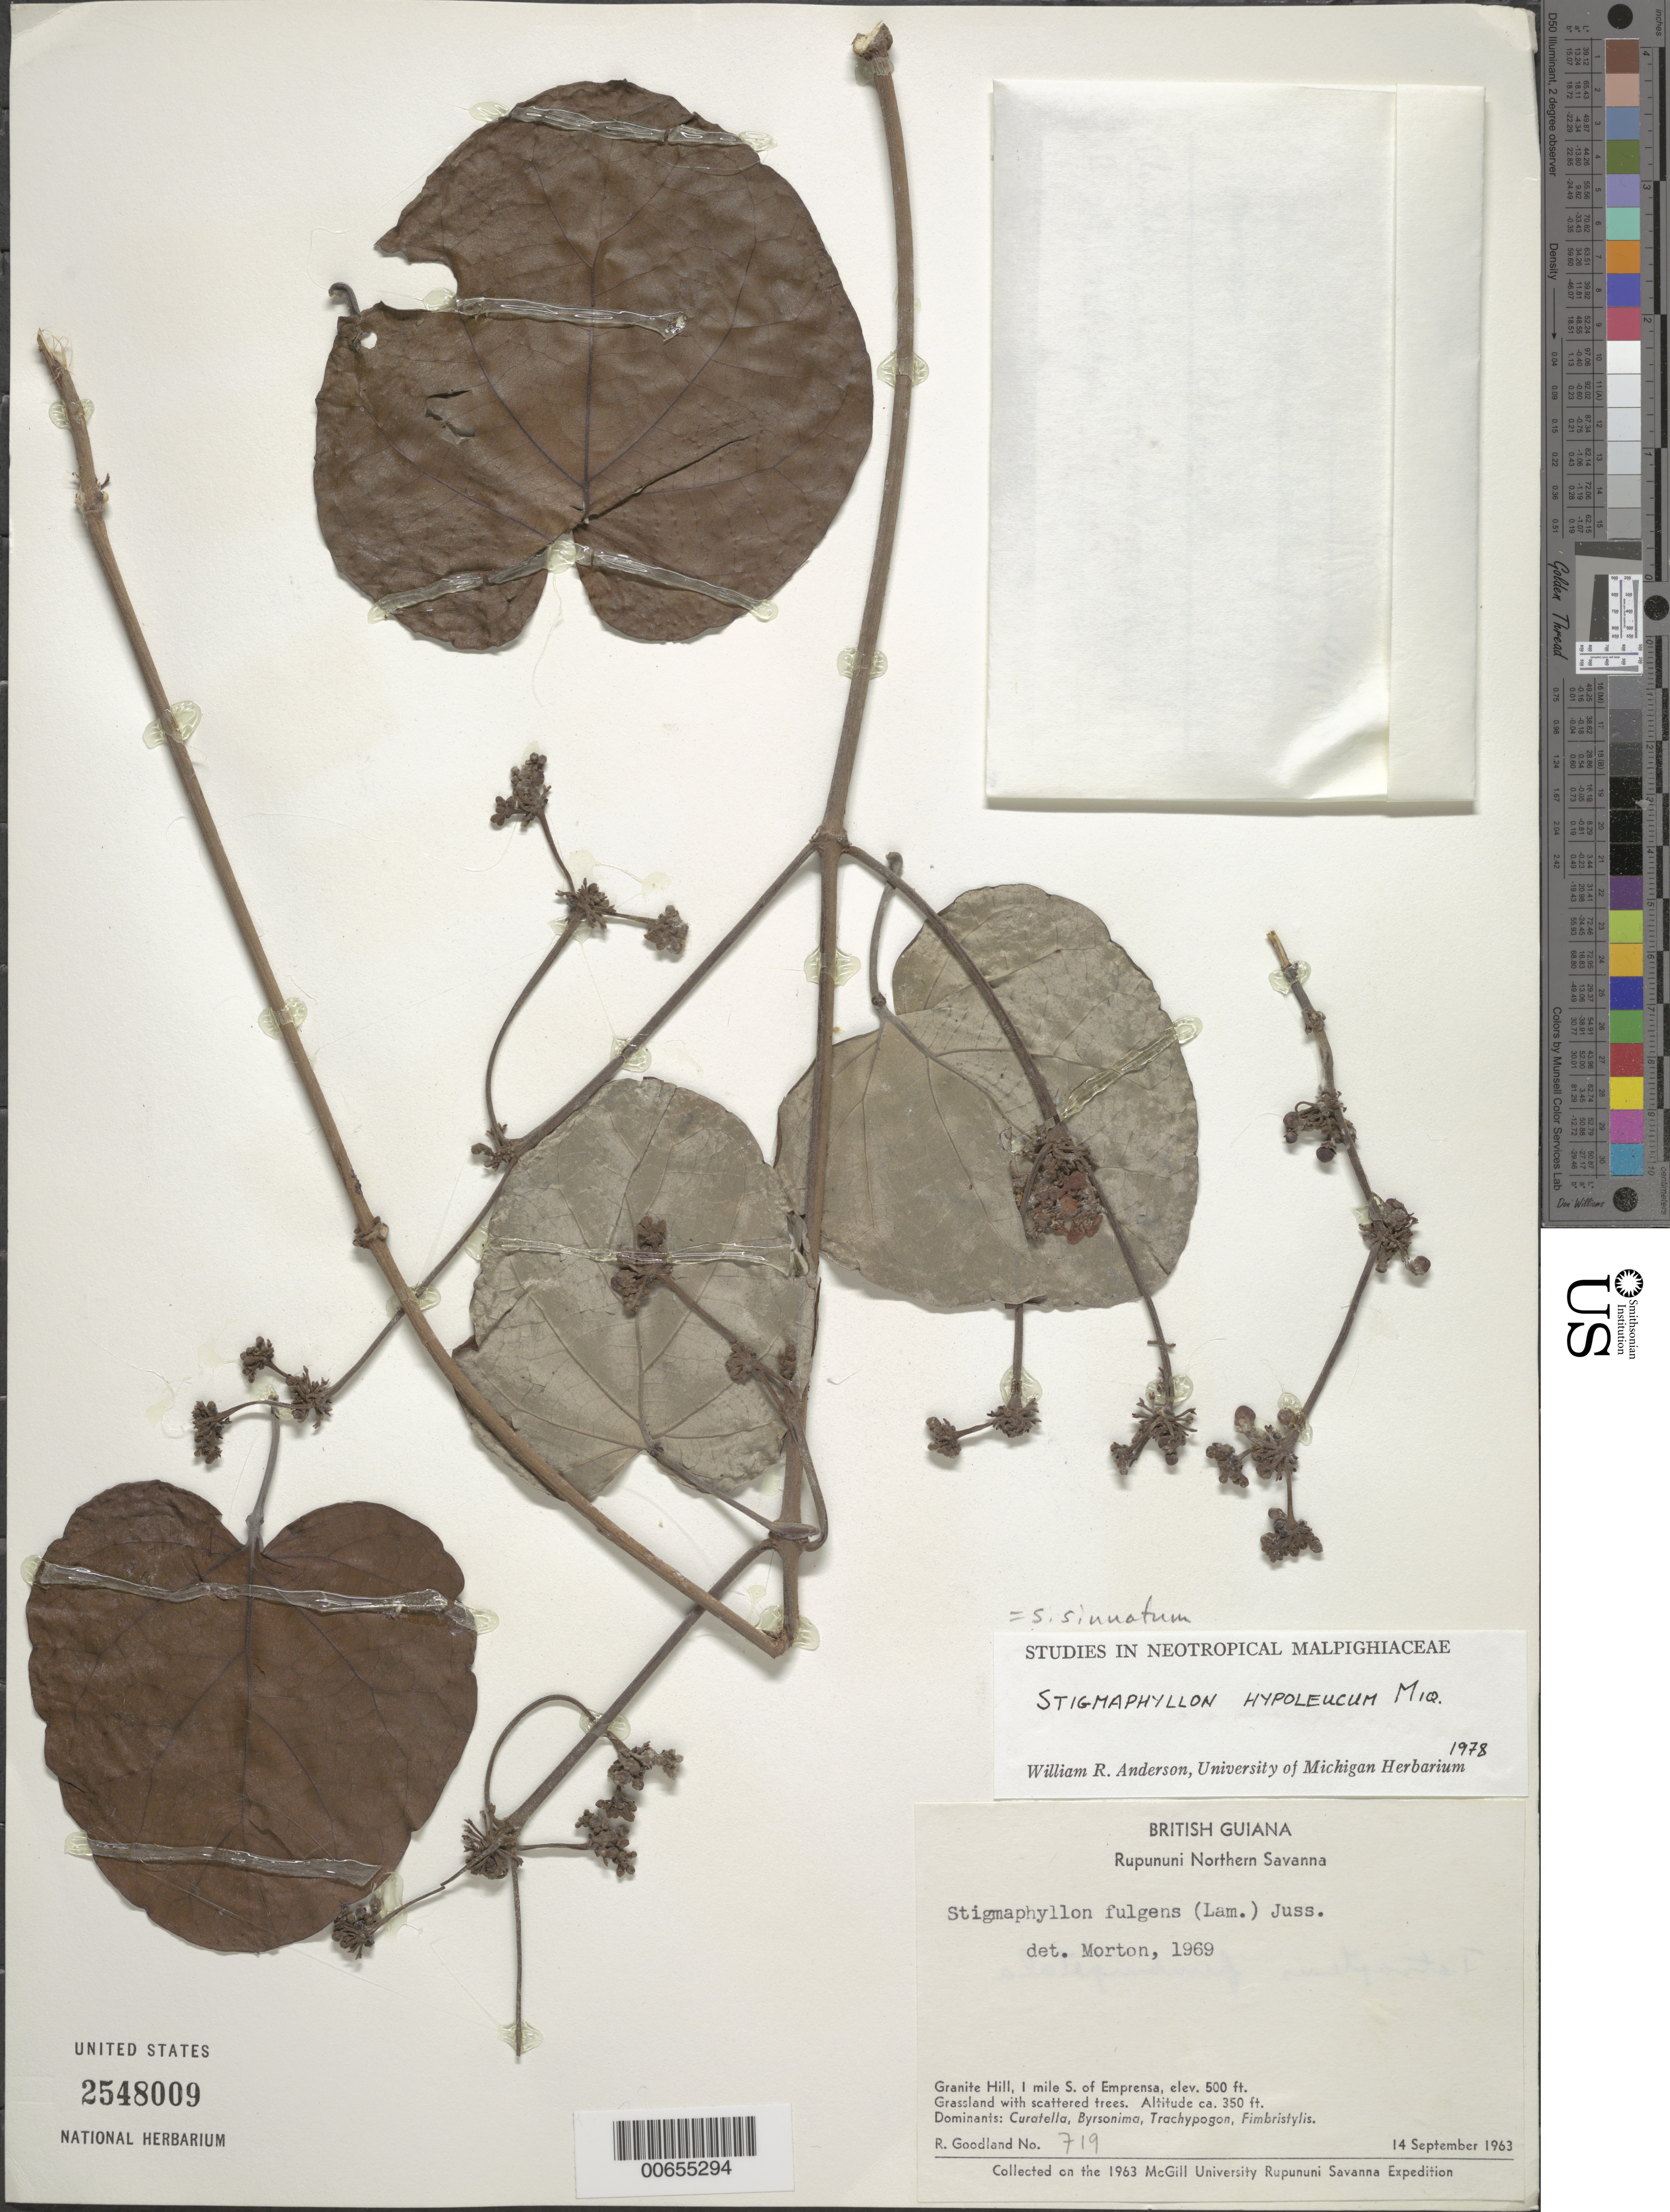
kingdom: Plantae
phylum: Tracheophyta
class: Magnoliopsida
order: Malpighiales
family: Malpighiaceae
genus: Stigmaphyllon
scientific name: Stigmaphyllon hypoleucum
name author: Miq.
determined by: Anderson, W. R., (MICH), University of Michigan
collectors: R. Goodland & R. Persaud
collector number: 719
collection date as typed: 14-Sep-63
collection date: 1963-09-14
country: Guyana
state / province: U. Takutu-U. Essequibo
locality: Rupununi Northern Savanna, Granite Hill, 1 mi. S of Emprensa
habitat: Grassland with scattered trees. Dominants: Curatella, Byrsonima, Trachypogon, Fimbristylis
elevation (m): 152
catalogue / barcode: US 2548009